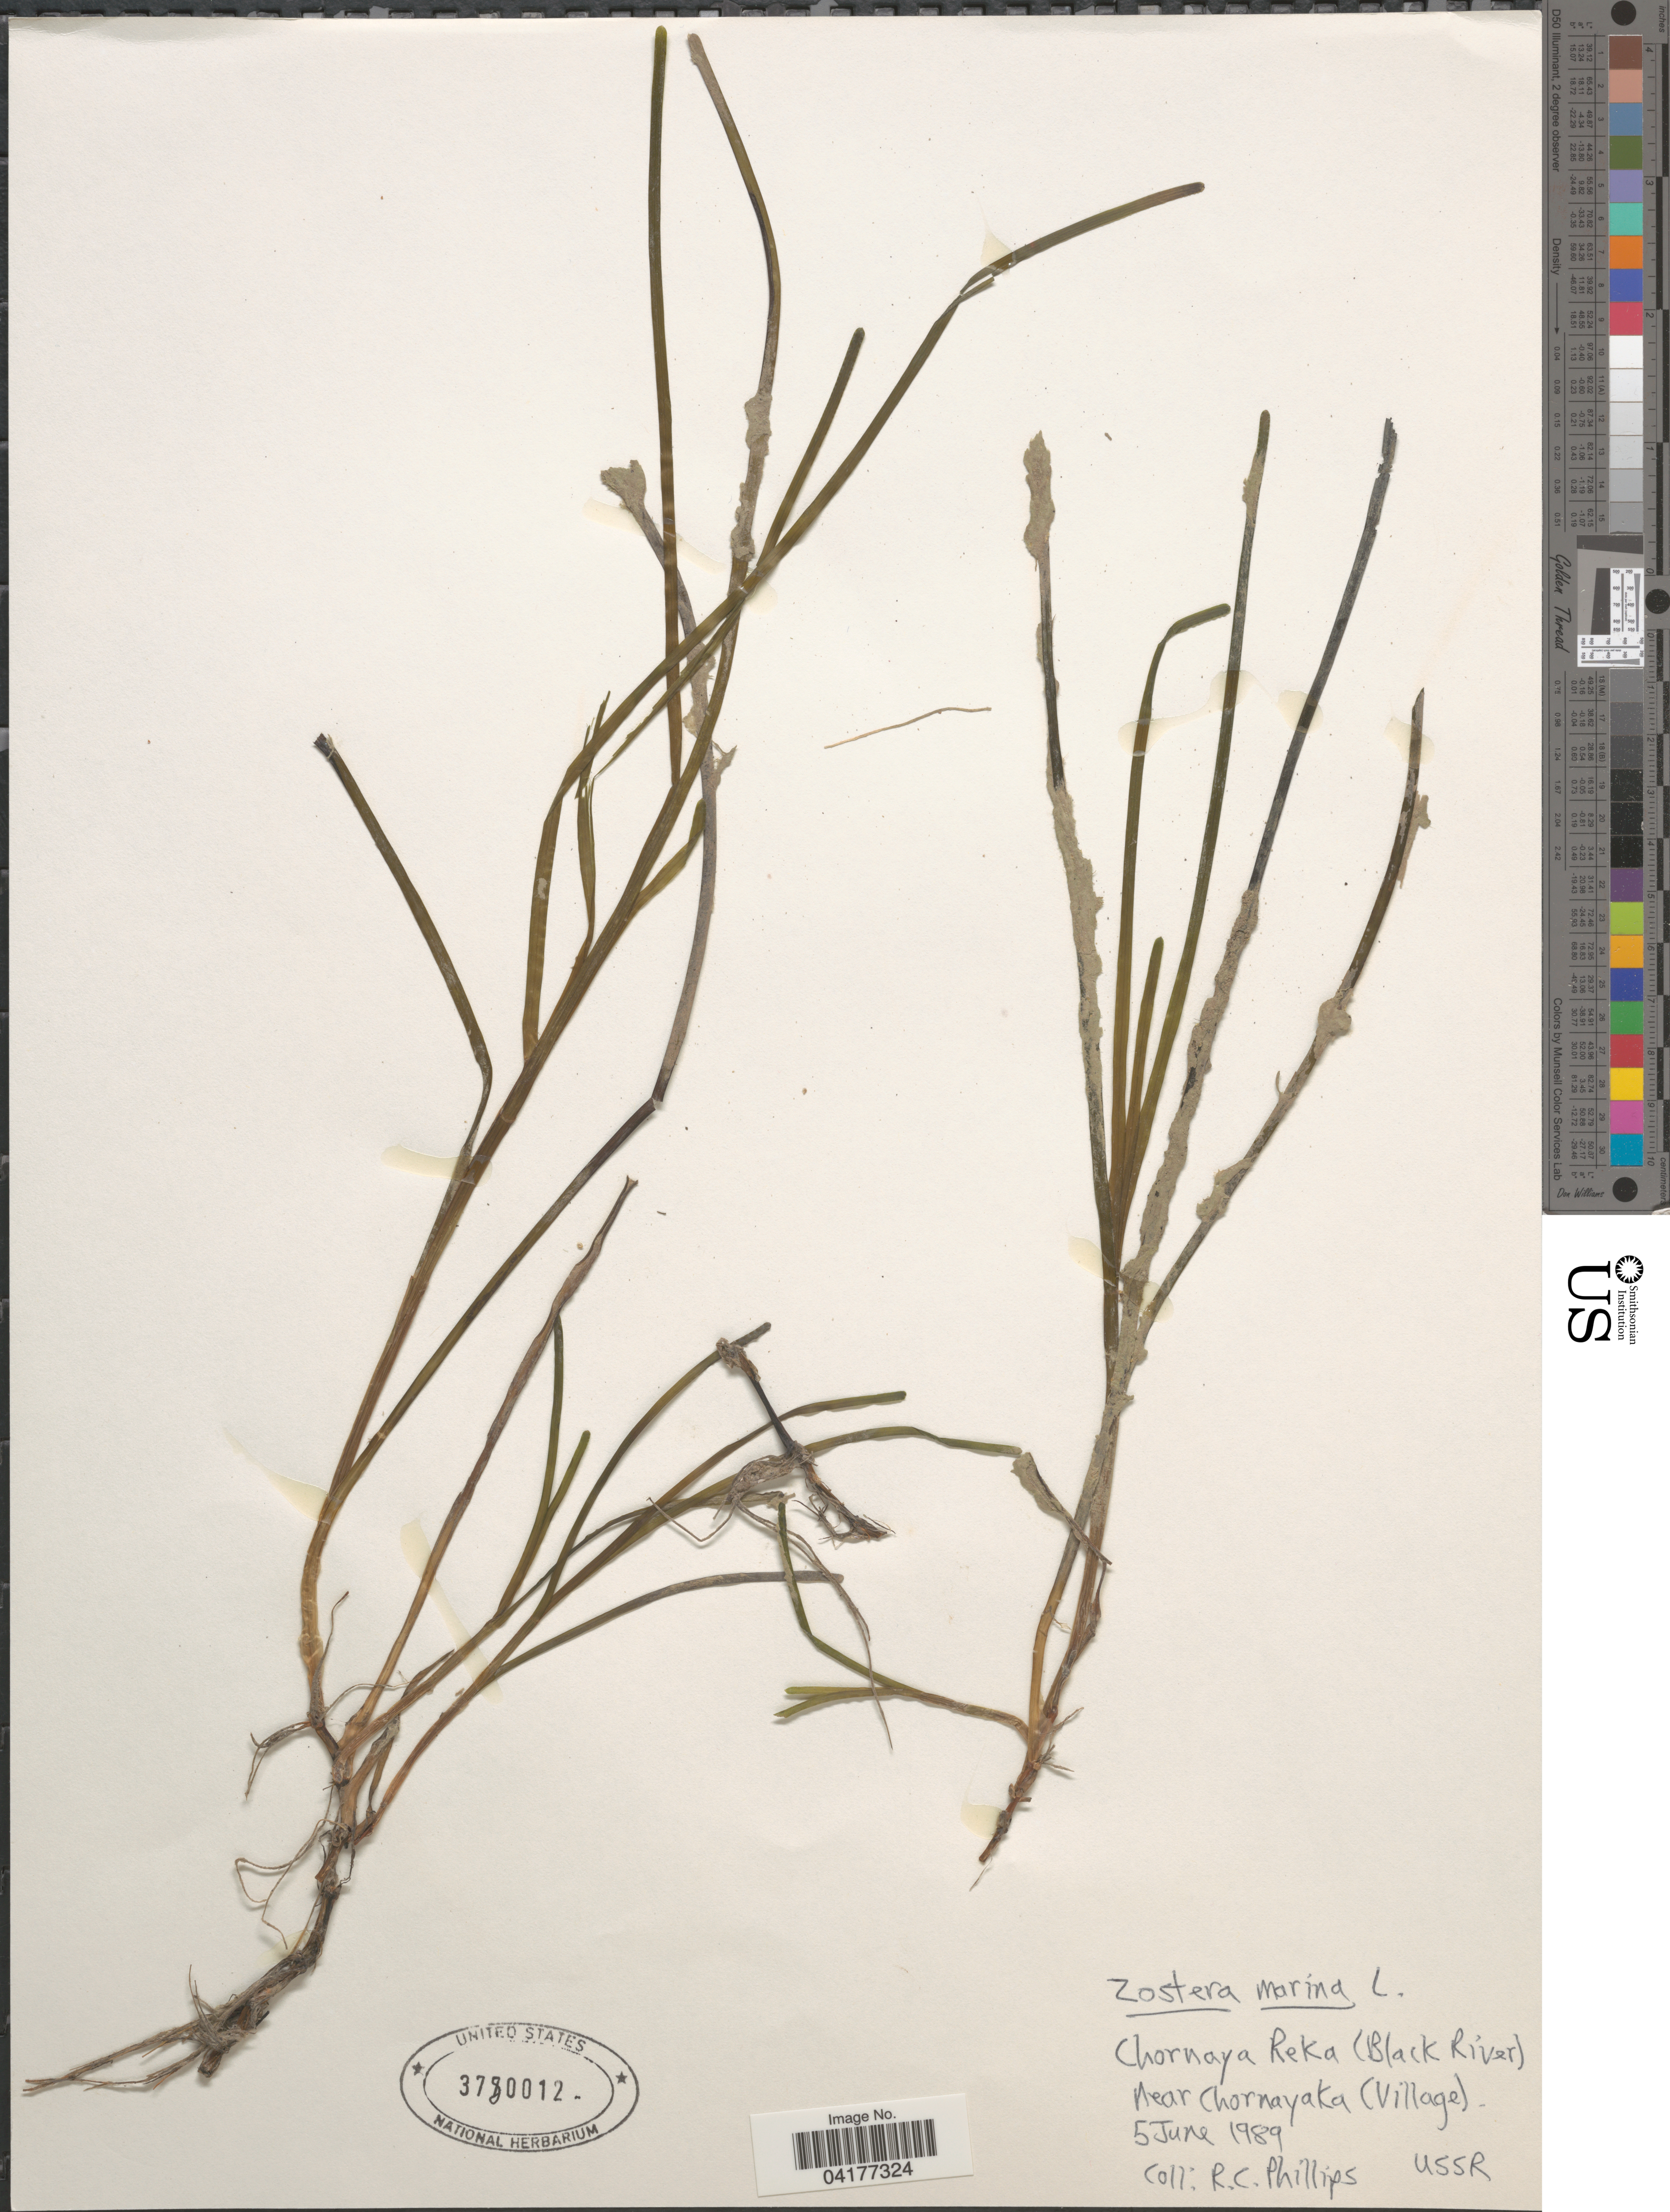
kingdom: Plantae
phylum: Tracheophyta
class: Liliopsida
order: Alismatales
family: Zosteraceae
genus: Zostera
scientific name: Zostera marina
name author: L.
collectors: R. C. Phillips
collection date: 1989-06-05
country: Ukraine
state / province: Crimea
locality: Chornaya Reka (Black River) Near Chornayaka (Village). USSR.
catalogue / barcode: US 3780012